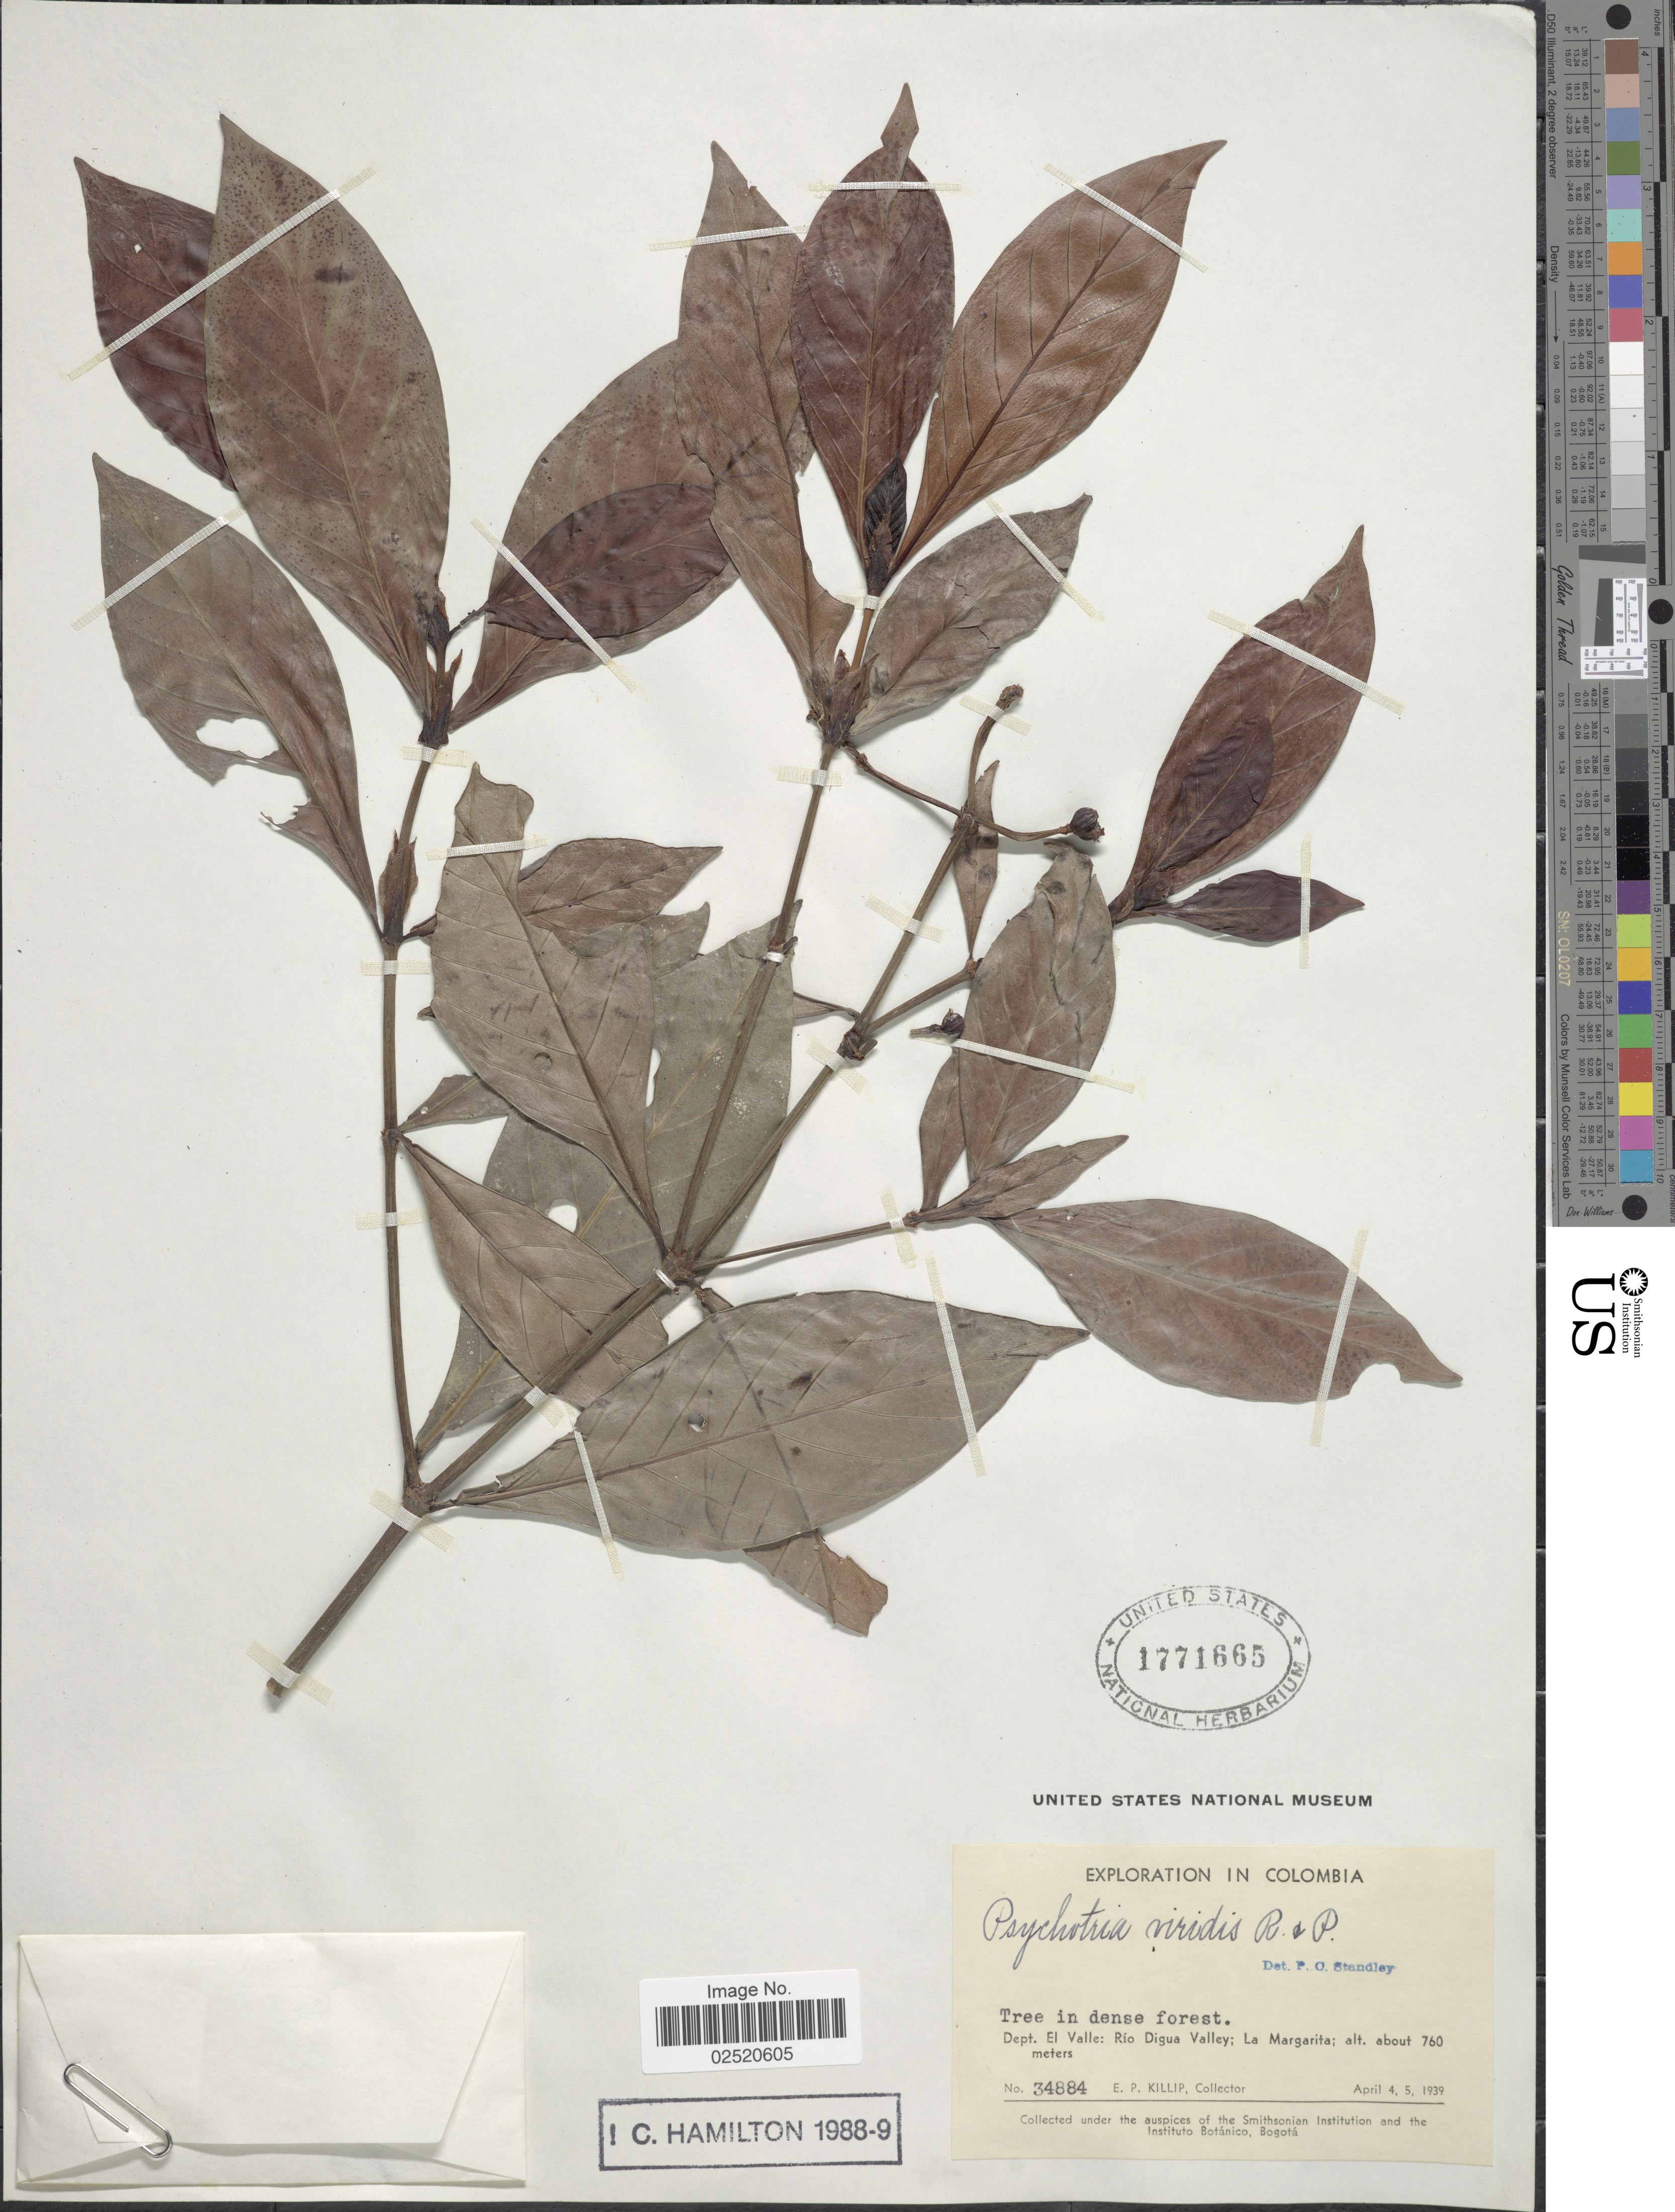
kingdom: Plantae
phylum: Tracheophyta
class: Magnoliopsida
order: Gentianales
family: Rubiaceae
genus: Psychotria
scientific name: Psychotria viridis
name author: Ruiz & Pav.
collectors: E. P. Killip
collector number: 34884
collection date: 1939-04-04/1939-04-05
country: Colombia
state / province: Valle del Cauca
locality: Dept. El Valle: Río Digua Valley; La Margarita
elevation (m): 760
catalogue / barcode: US 1771665